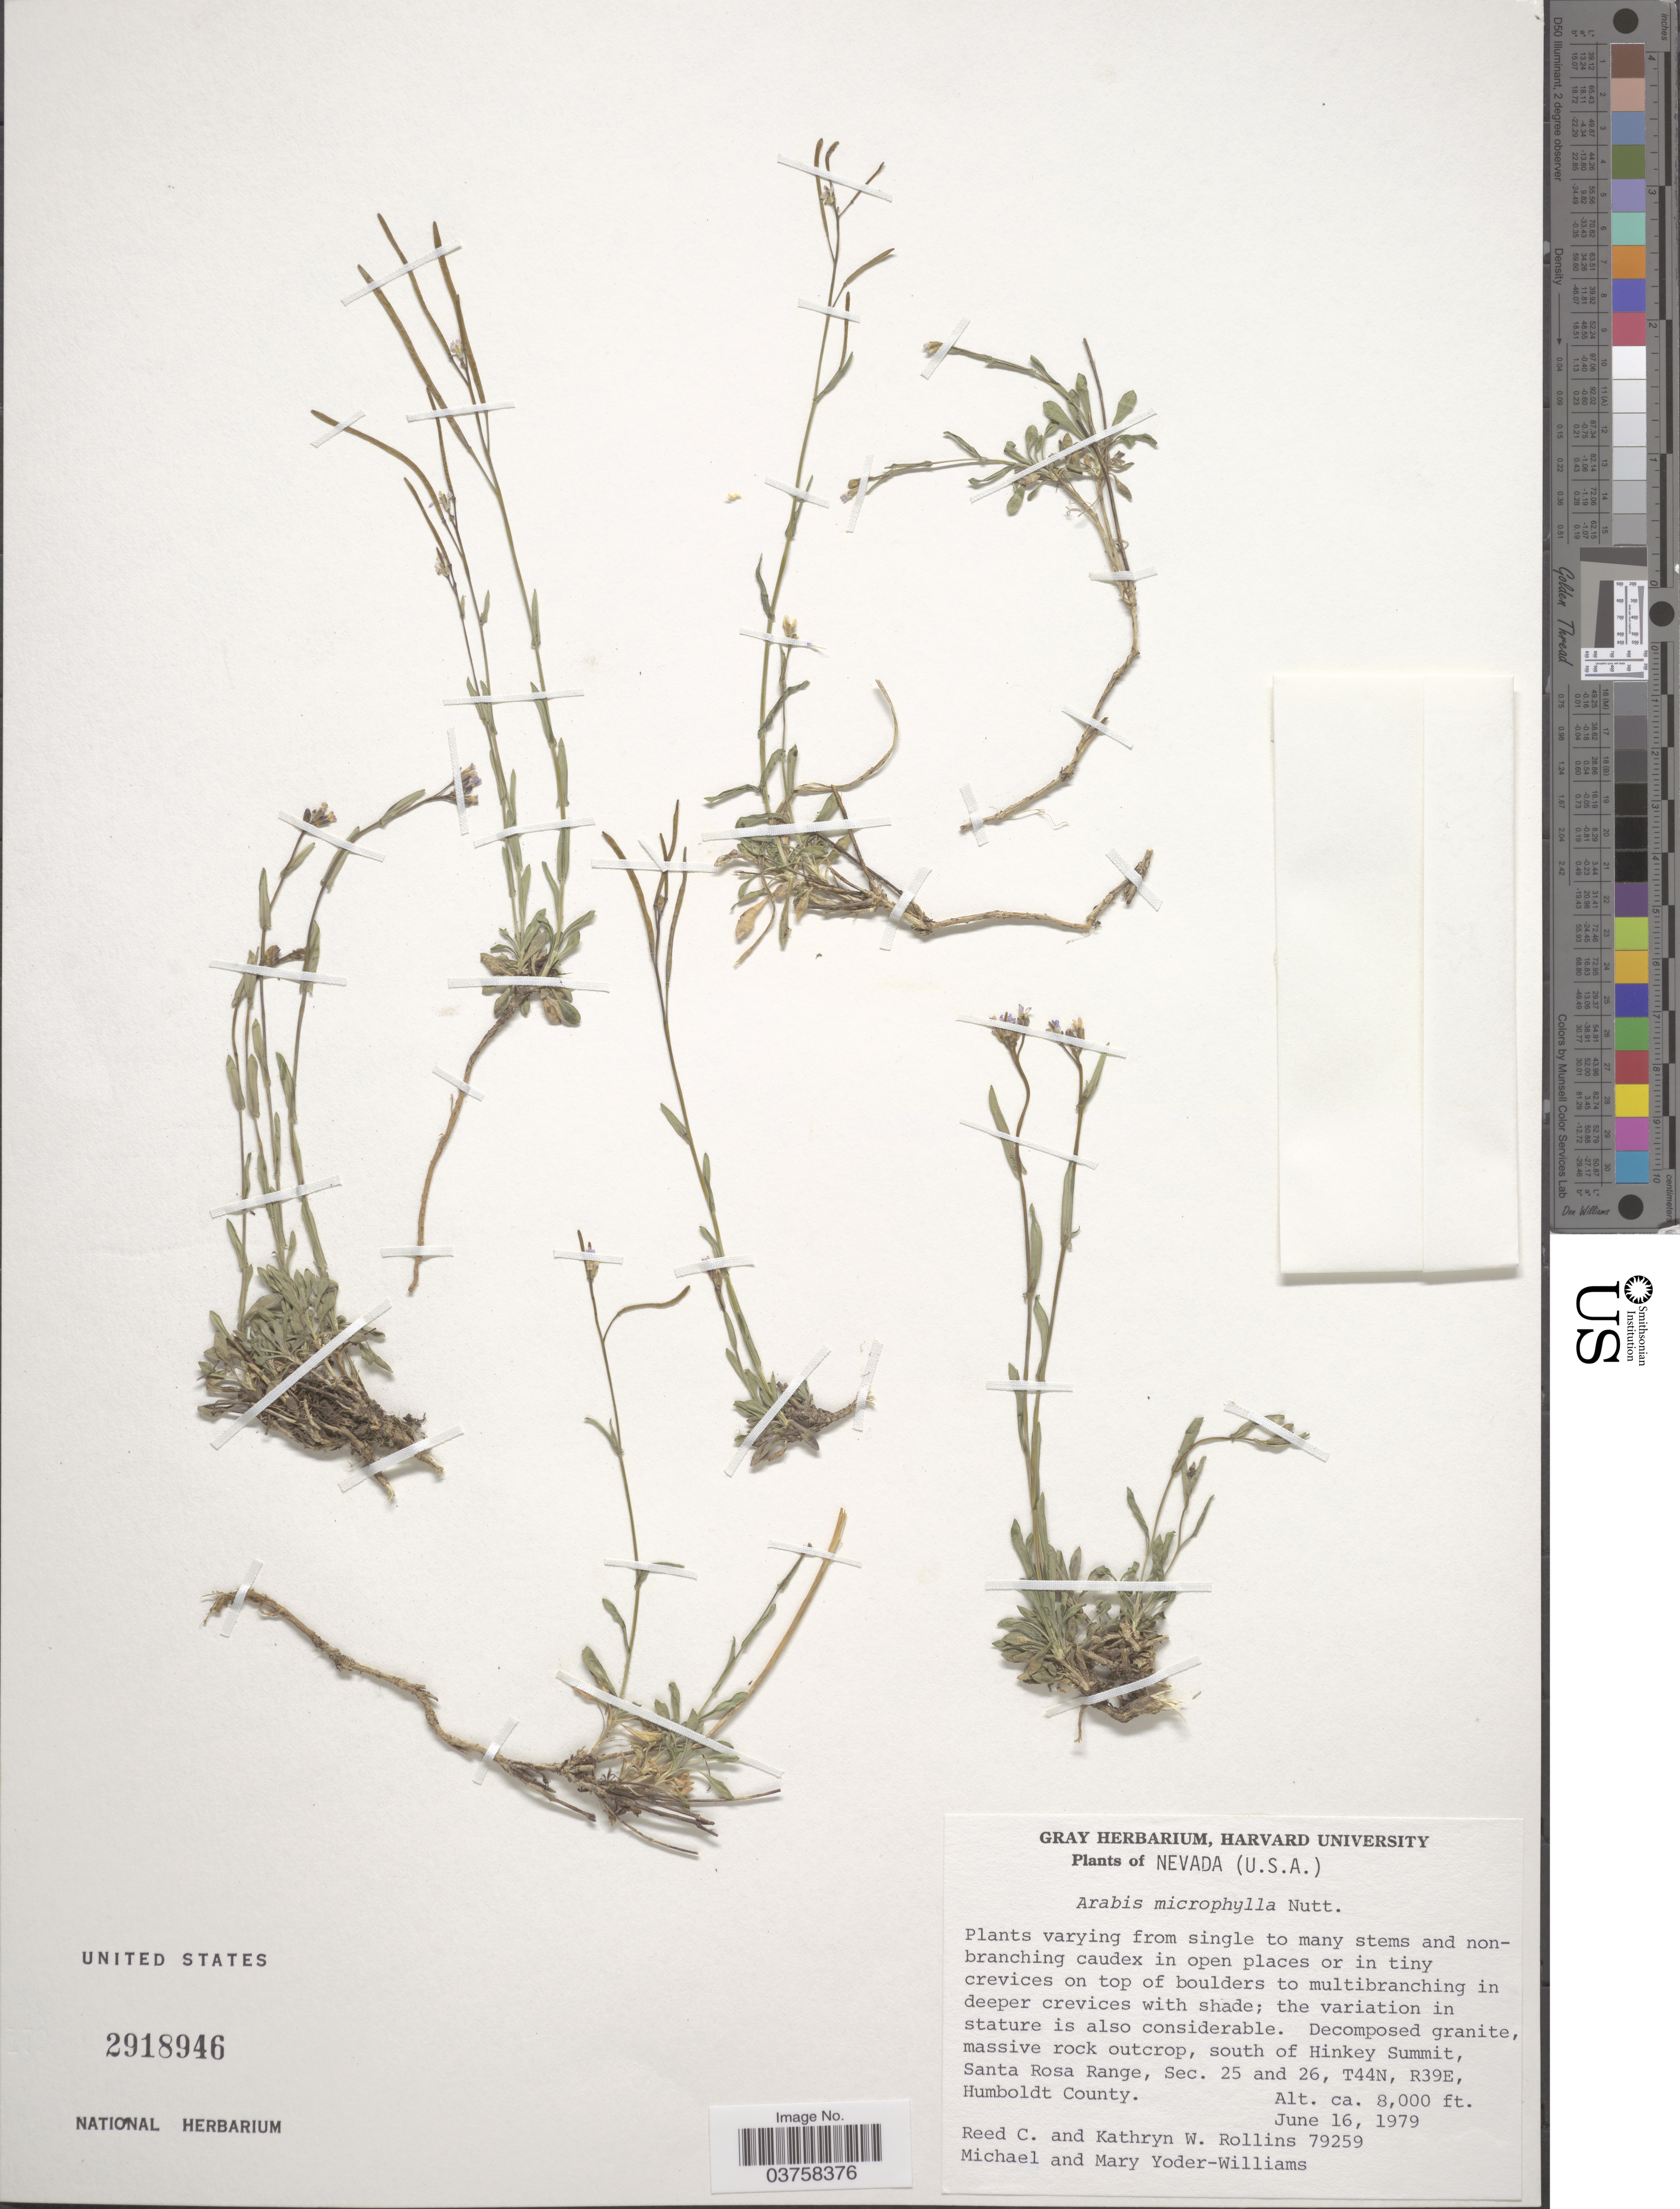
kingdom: Plantae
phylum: Tracheophyta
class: Magnoliopsida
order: Brassicales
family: Brassicaceae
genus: Arabis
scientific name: Arabis microphylla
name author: Nutt.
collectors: R. C. Rollins, K. W. Rollins, M. P. Yoder-Williams & M. P. Yoder-Williams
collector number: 79259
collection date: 1979-06-16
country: United States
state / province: Nevada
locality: South of Hinkey Summit, Santa Rosa Range, Sec. 25 and 26, T44N, R39E, Humboldt County.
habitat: decomposed granite, massive rock outcrop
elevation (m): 2438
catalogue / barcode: US 2918946